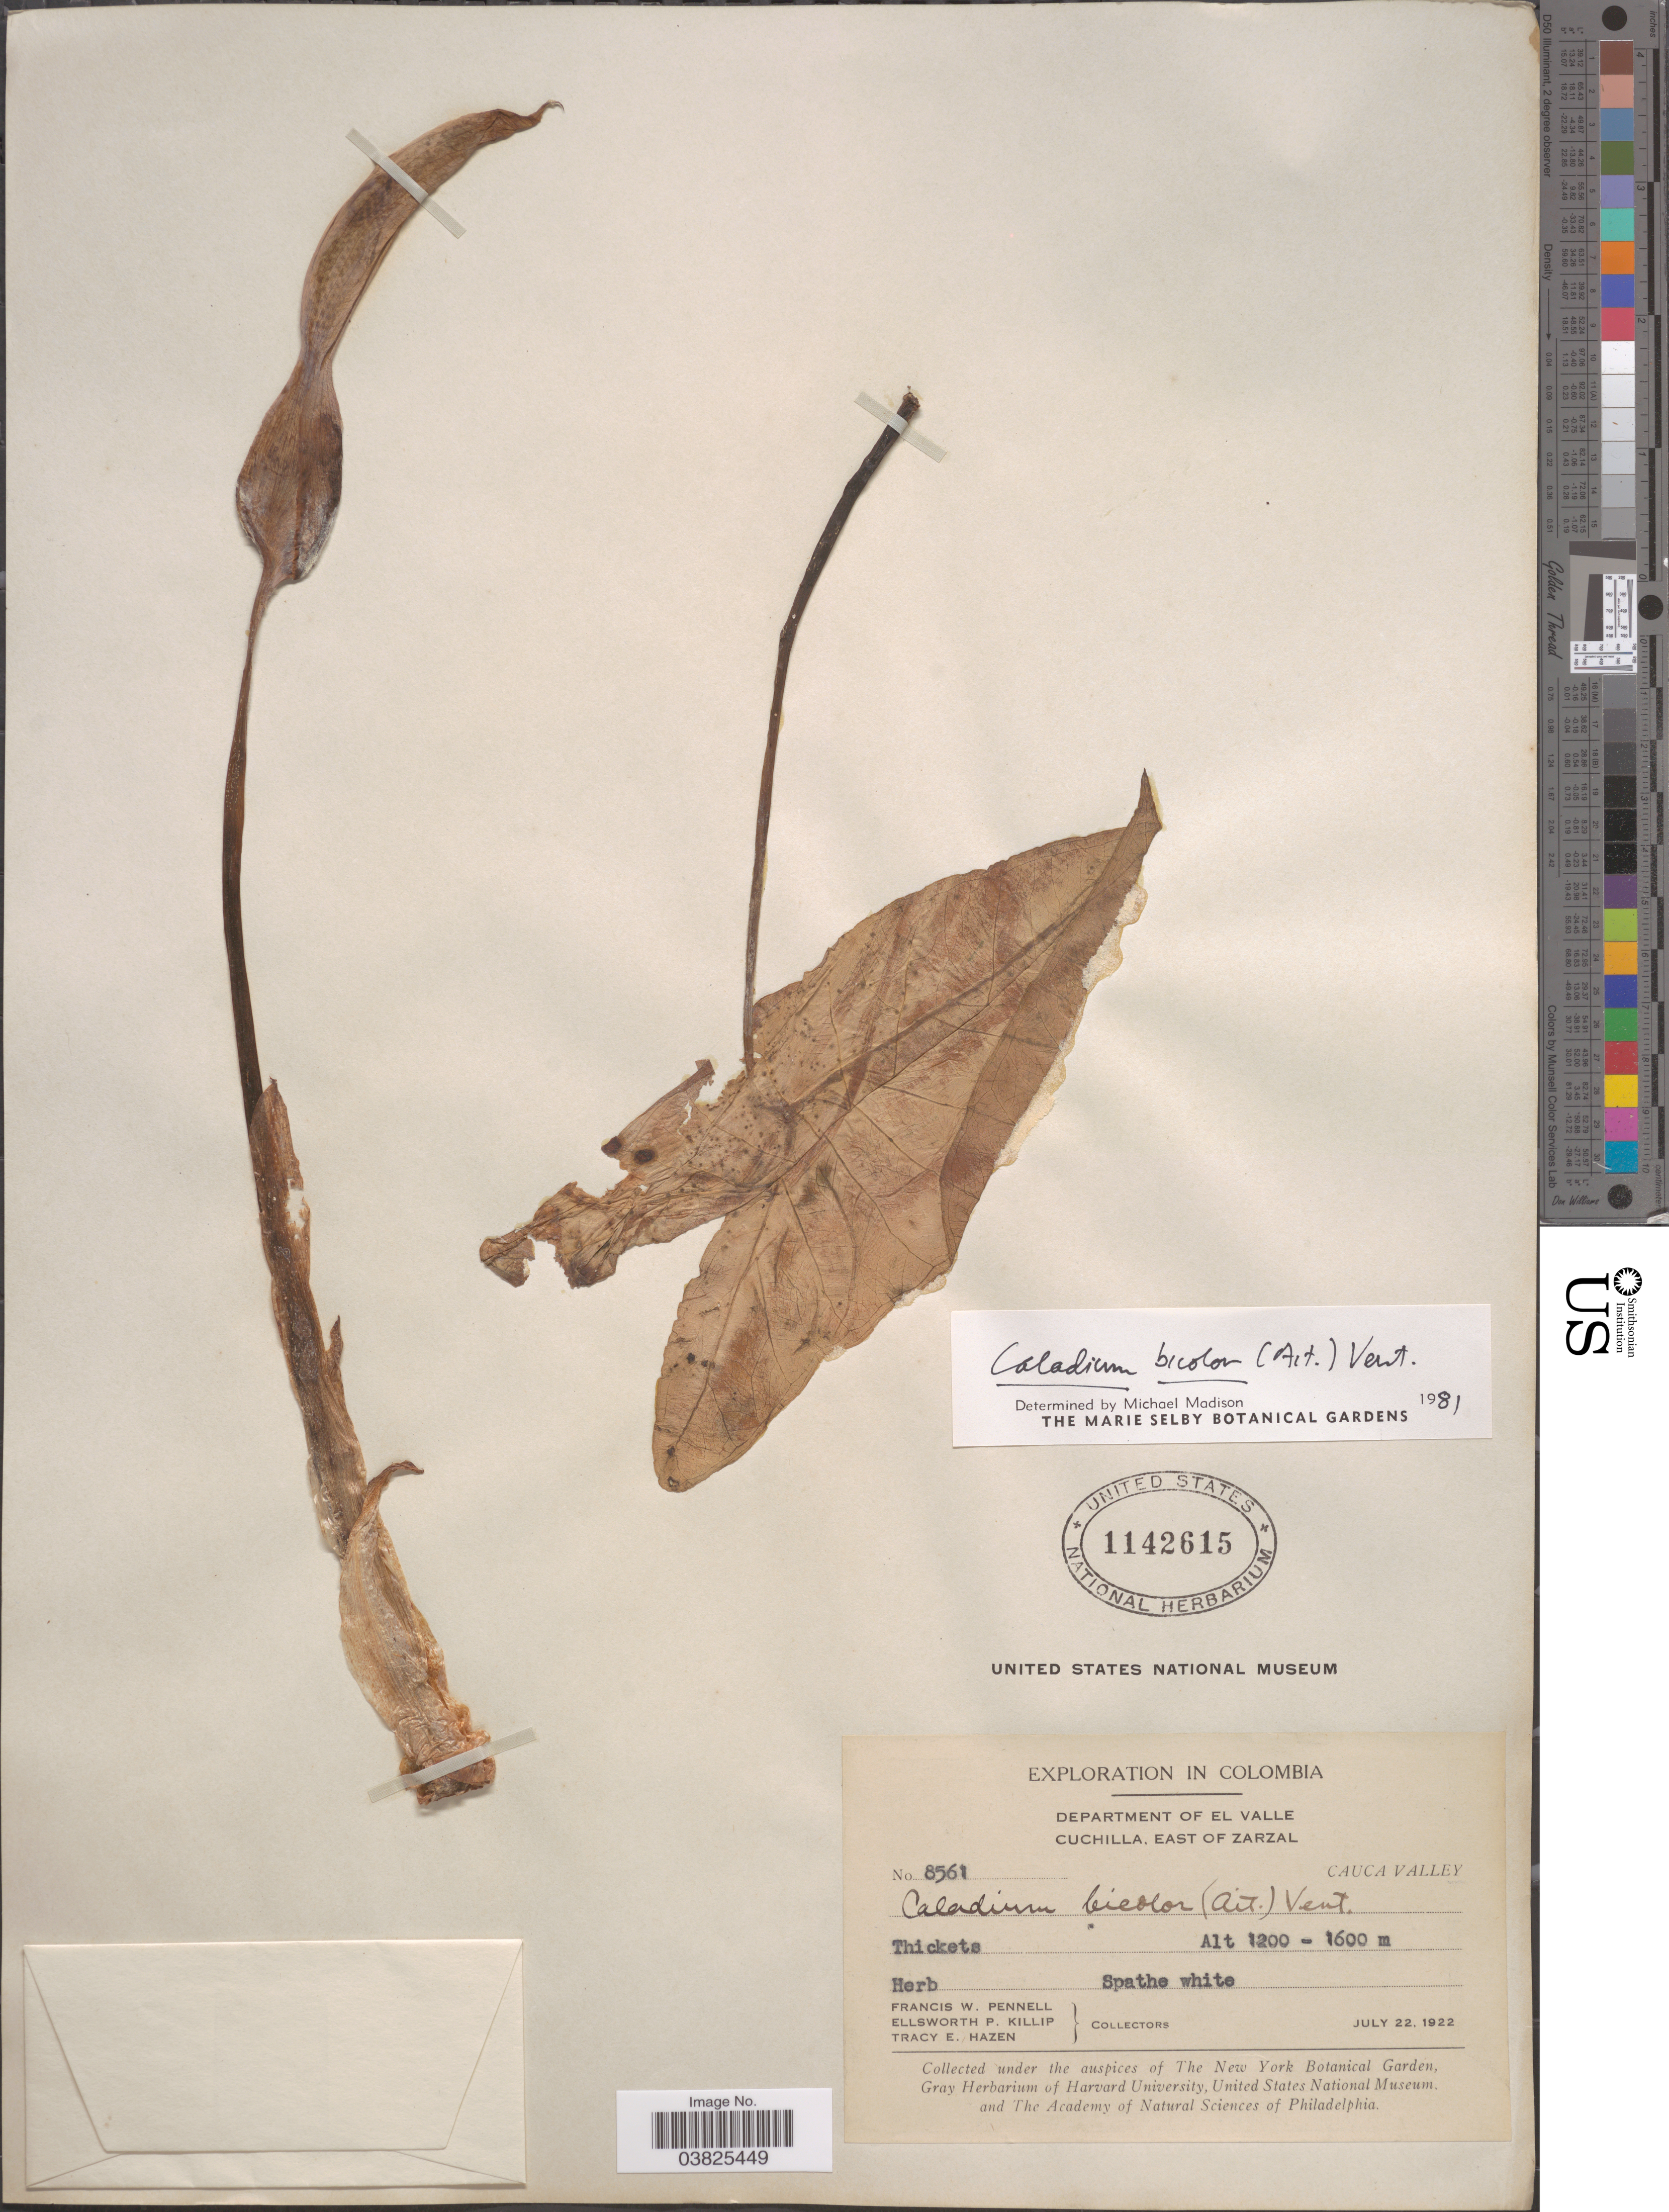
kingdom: Plantae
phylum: Tracheophyta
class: Liliopsida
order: Alismatales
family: Araceae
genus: Caladium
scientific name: Caladium bicolor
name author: (Aiton) Vent.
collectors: F. W. Pennell, E. P. Killip & T. E. Hazen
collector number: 8561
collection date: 1922-07-22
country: Colombia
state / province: Valle del Cauca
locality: Department of El Valle. Cuchilla, East of Zarzal. Cauca Valley.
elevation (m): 1200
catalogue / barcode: US 1142615